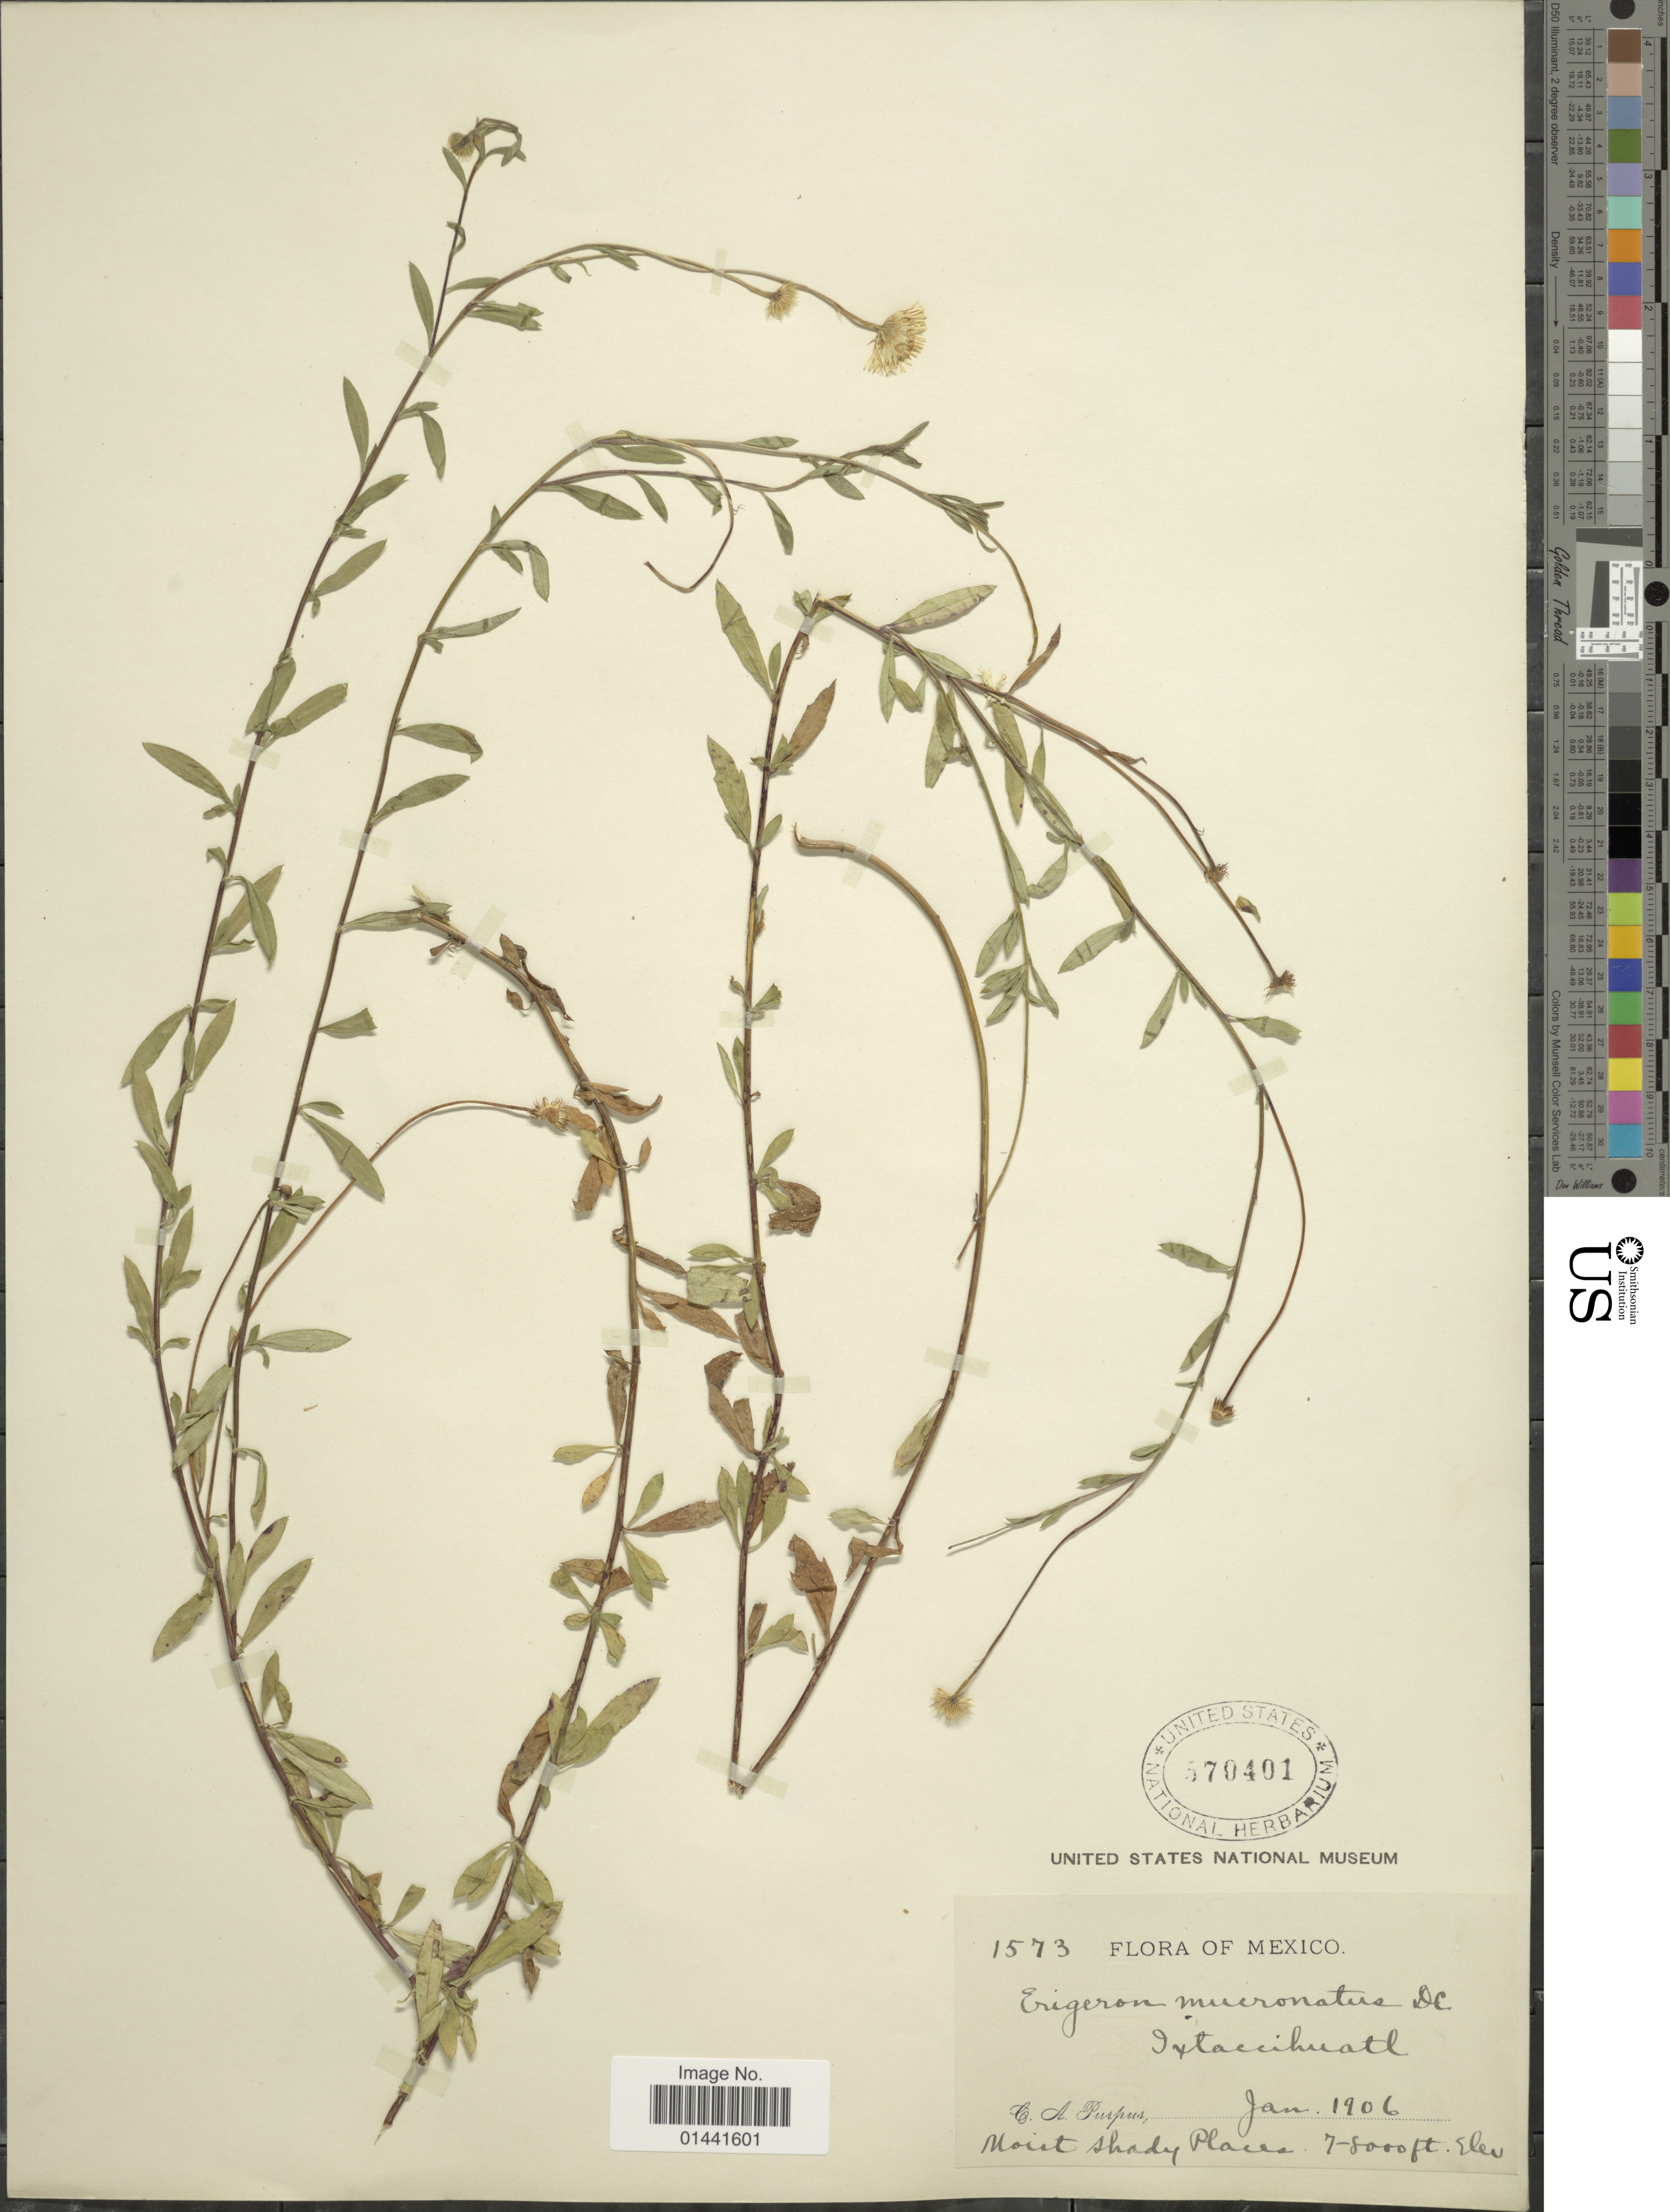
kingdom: Plantae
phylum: Tracheophyta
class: Magnoliopsida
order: Asterales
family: Asteraceae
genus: Erigeron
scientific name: Erigeron karvinskianus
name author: DC.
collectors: C. A. Purpus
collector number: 1573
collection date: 1906-01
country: Mexico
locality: Iztaccihuatl, moist shady places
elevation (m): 2134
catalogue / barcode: US 570401